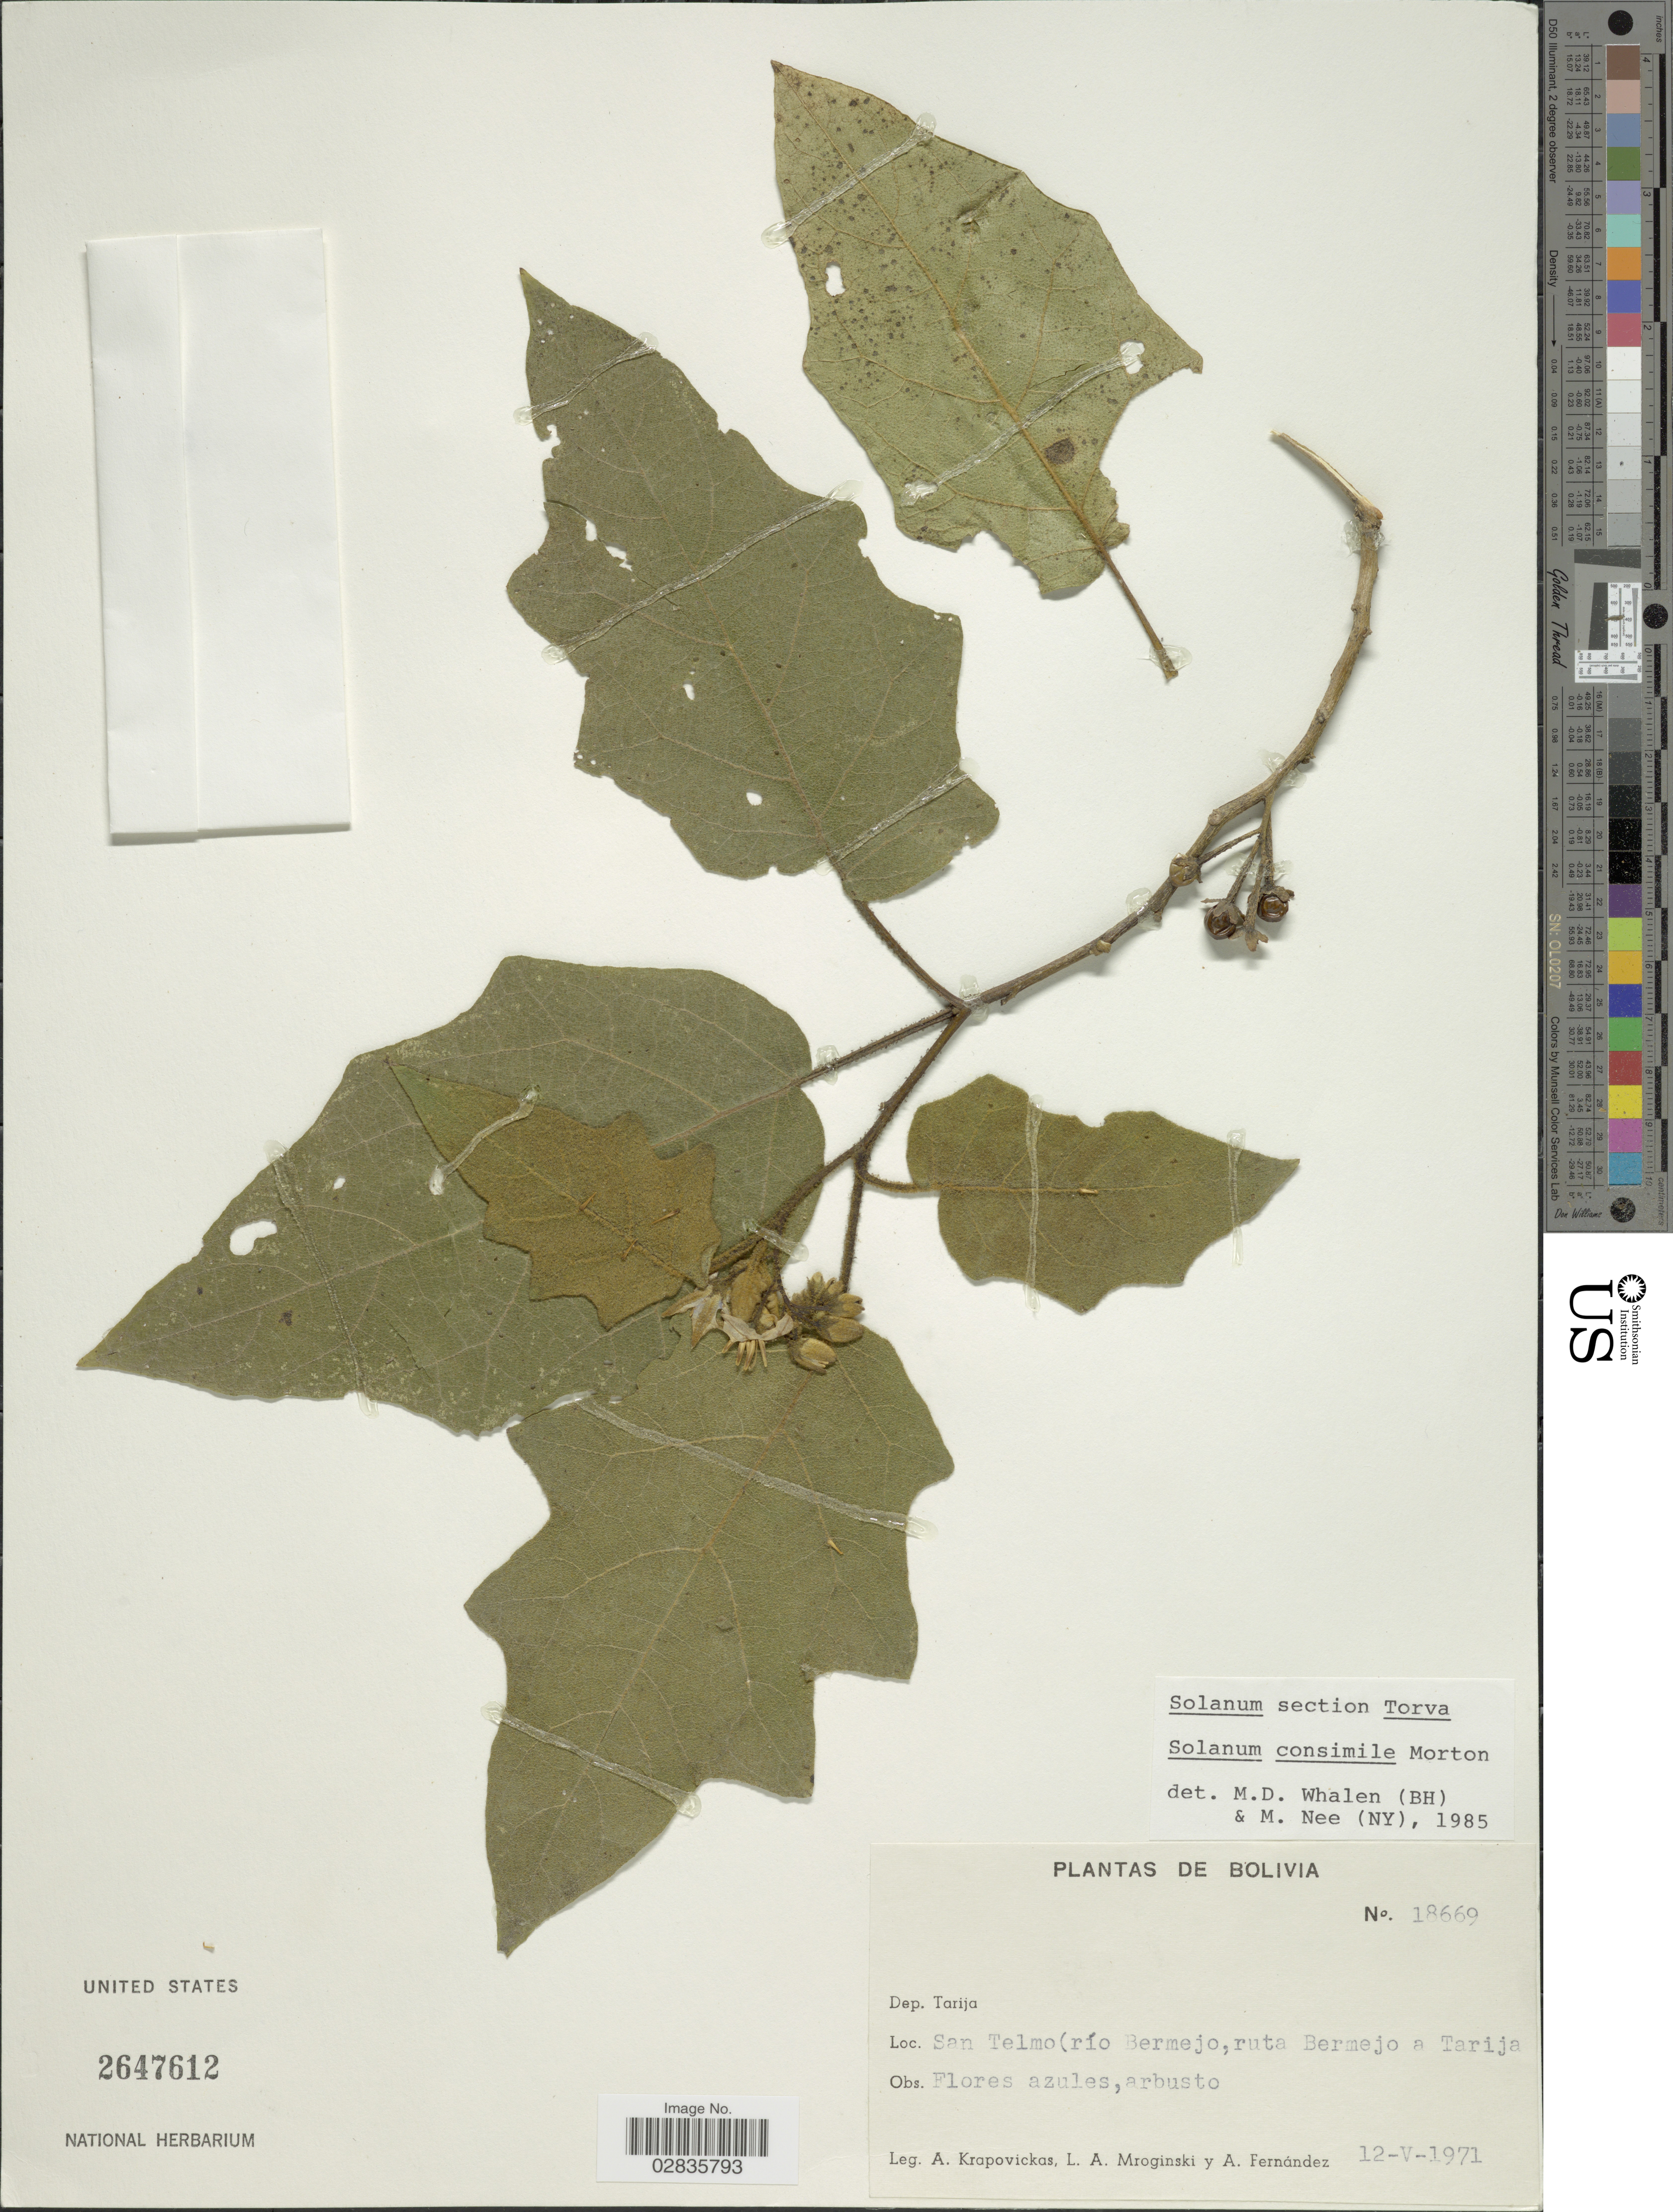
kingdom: Plantae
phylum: Tracheophyta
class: Magnoliopsida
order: Solanales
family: Solanaceae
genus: Solanum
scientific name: Solanum consimile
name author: C.V. Morton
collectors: A. Krapovickas, L. Mroginski & A. Fernández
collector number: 18669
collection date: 1971-05-12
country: Bolivia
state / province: Tarija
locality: Dep. Tarija, San Telmo (río Bermejo, ruta Bermejo a Tarija)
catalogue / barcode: US 2647612